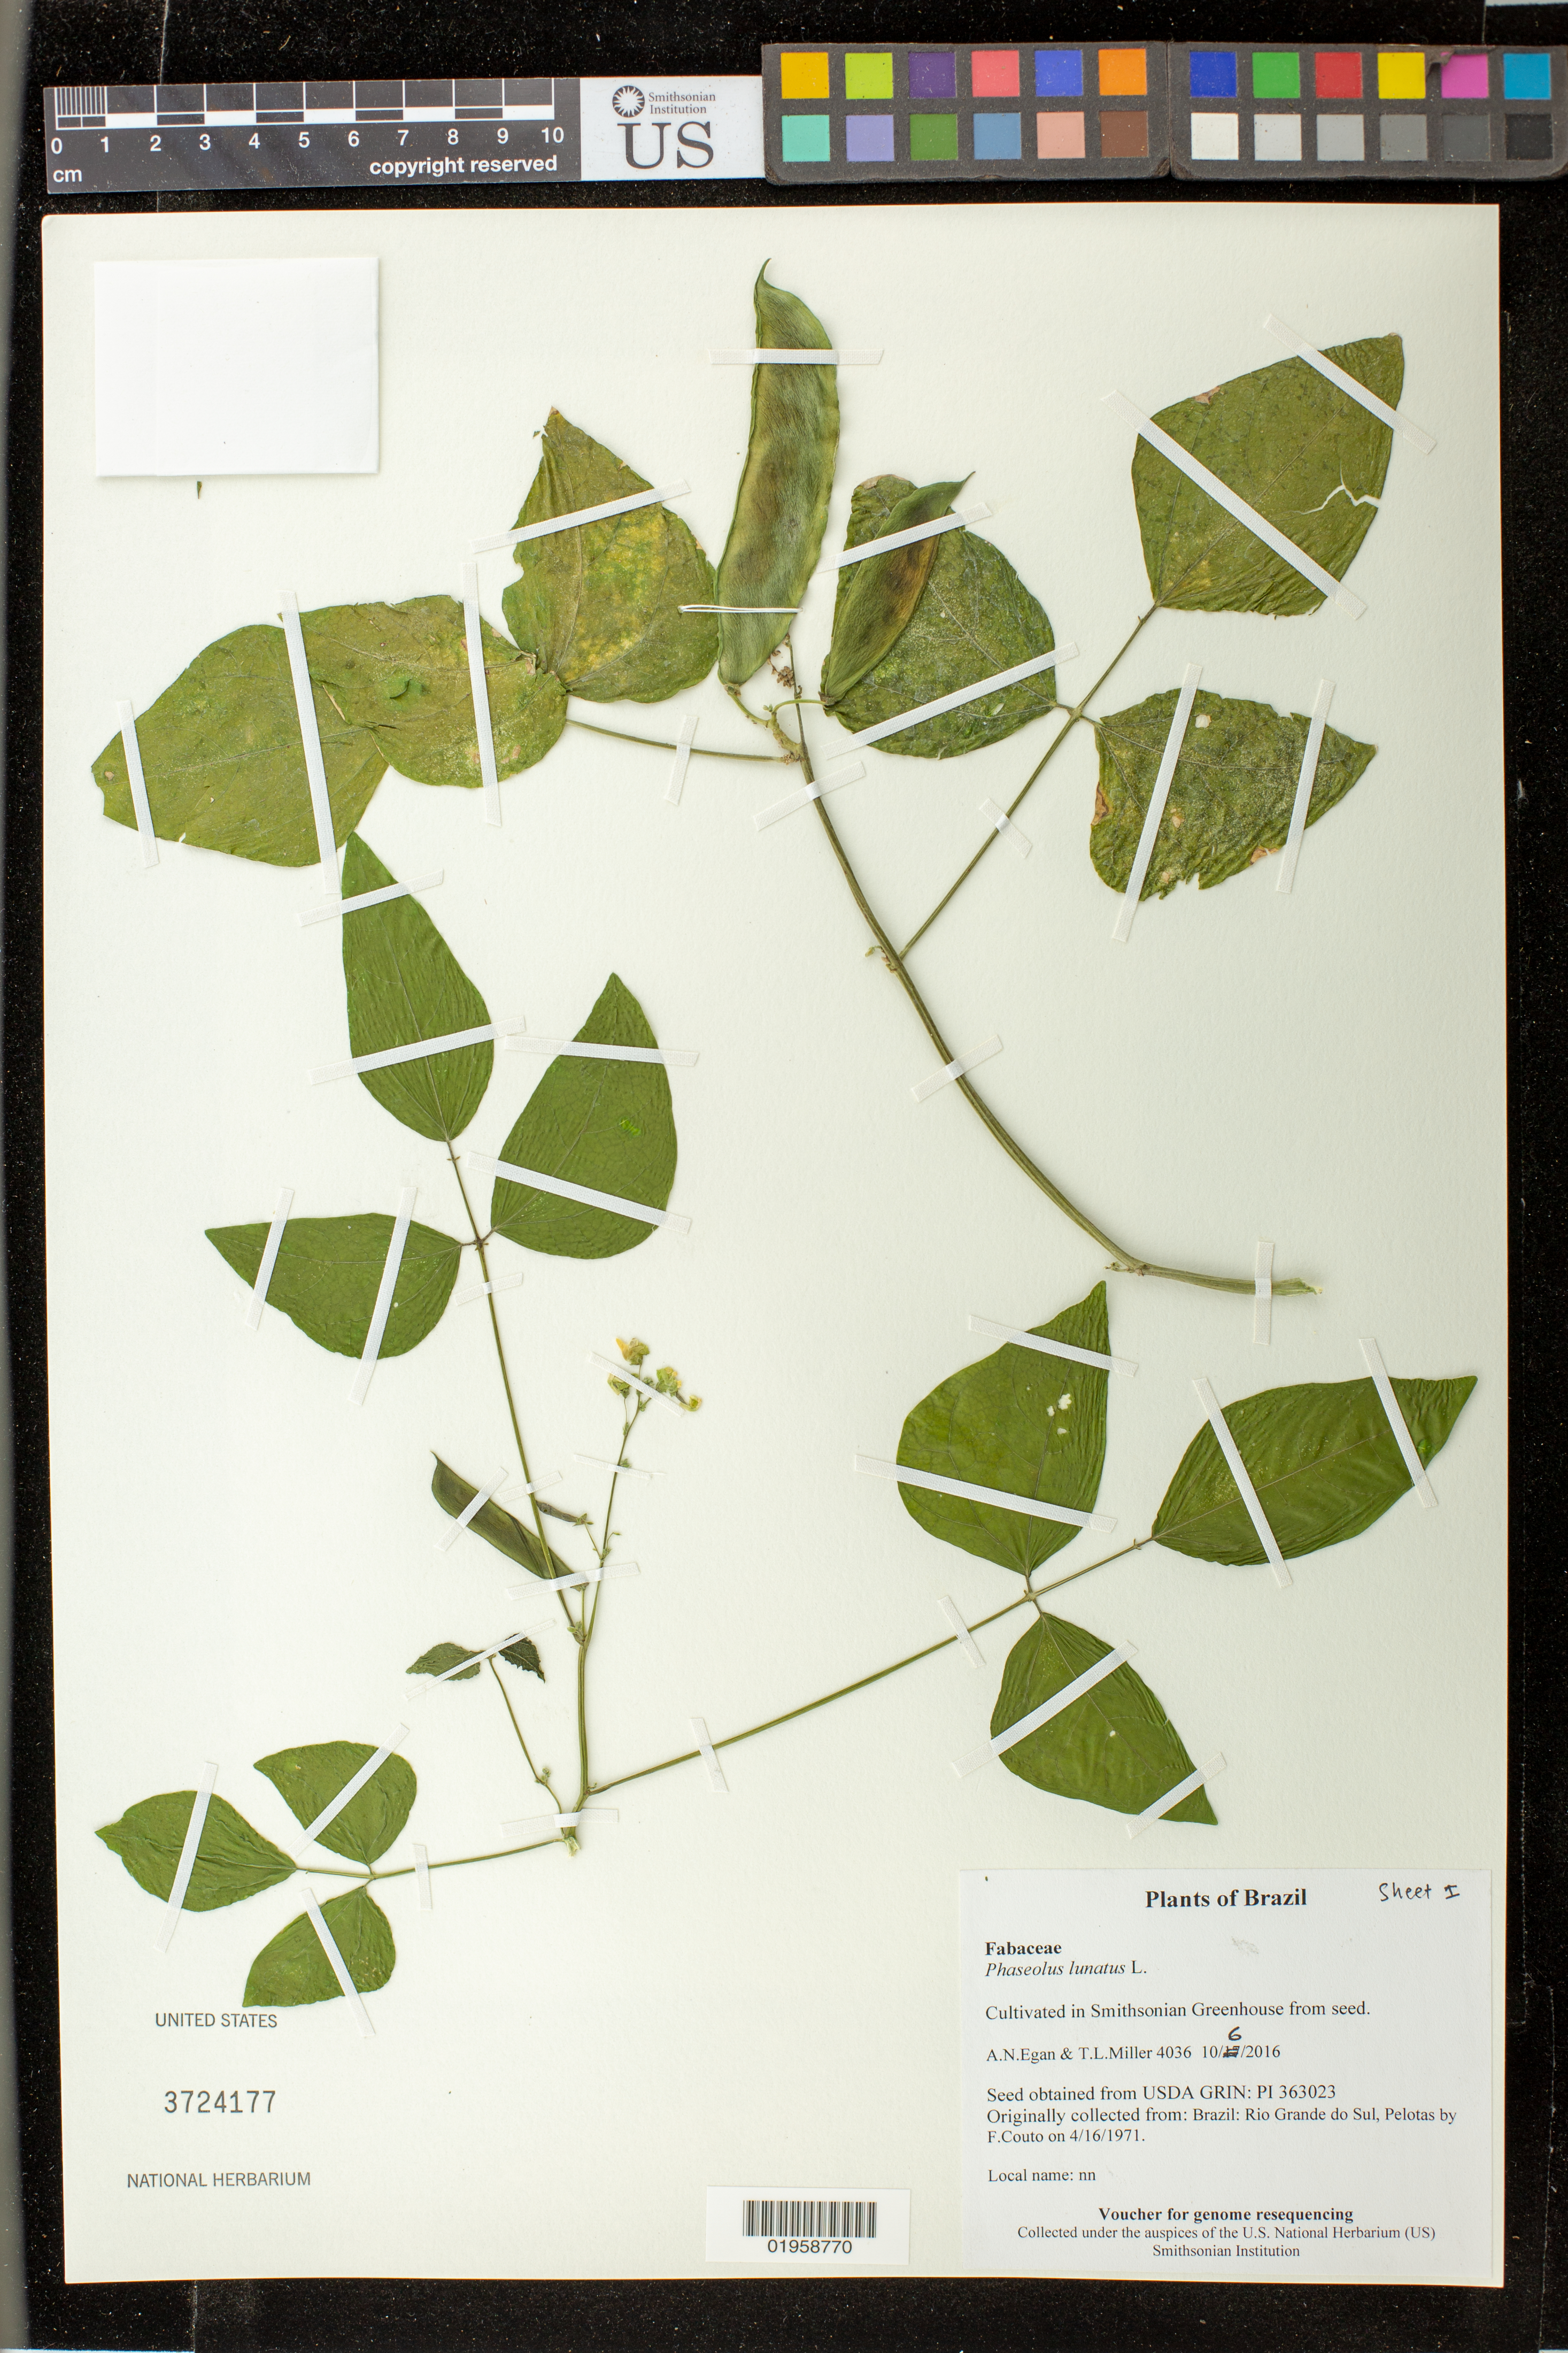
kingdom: Plantae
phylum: Tracheophyta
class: Magnoliopsida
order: Fabales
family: Fabaceae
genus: Phaseolus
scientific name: Phaseolus lunatus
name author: L.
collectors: A. N. Egan & T. L. Miller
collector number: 4036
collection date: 2016-10-06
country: United States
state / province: Maryland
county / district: Prince George's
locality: Smithsonian's Museum Support Ctr; 4210 Suitland Pkwy., NMNH Botany Research Greenhouses. Suitland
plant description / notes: Originally collected in Brazil, Rio Grande do Sul , Pelotas on 1971-04-16. F.Couto (collector); Grown from seed acquired from the USDA's GRIN seed bank.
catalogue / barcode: US 3724177